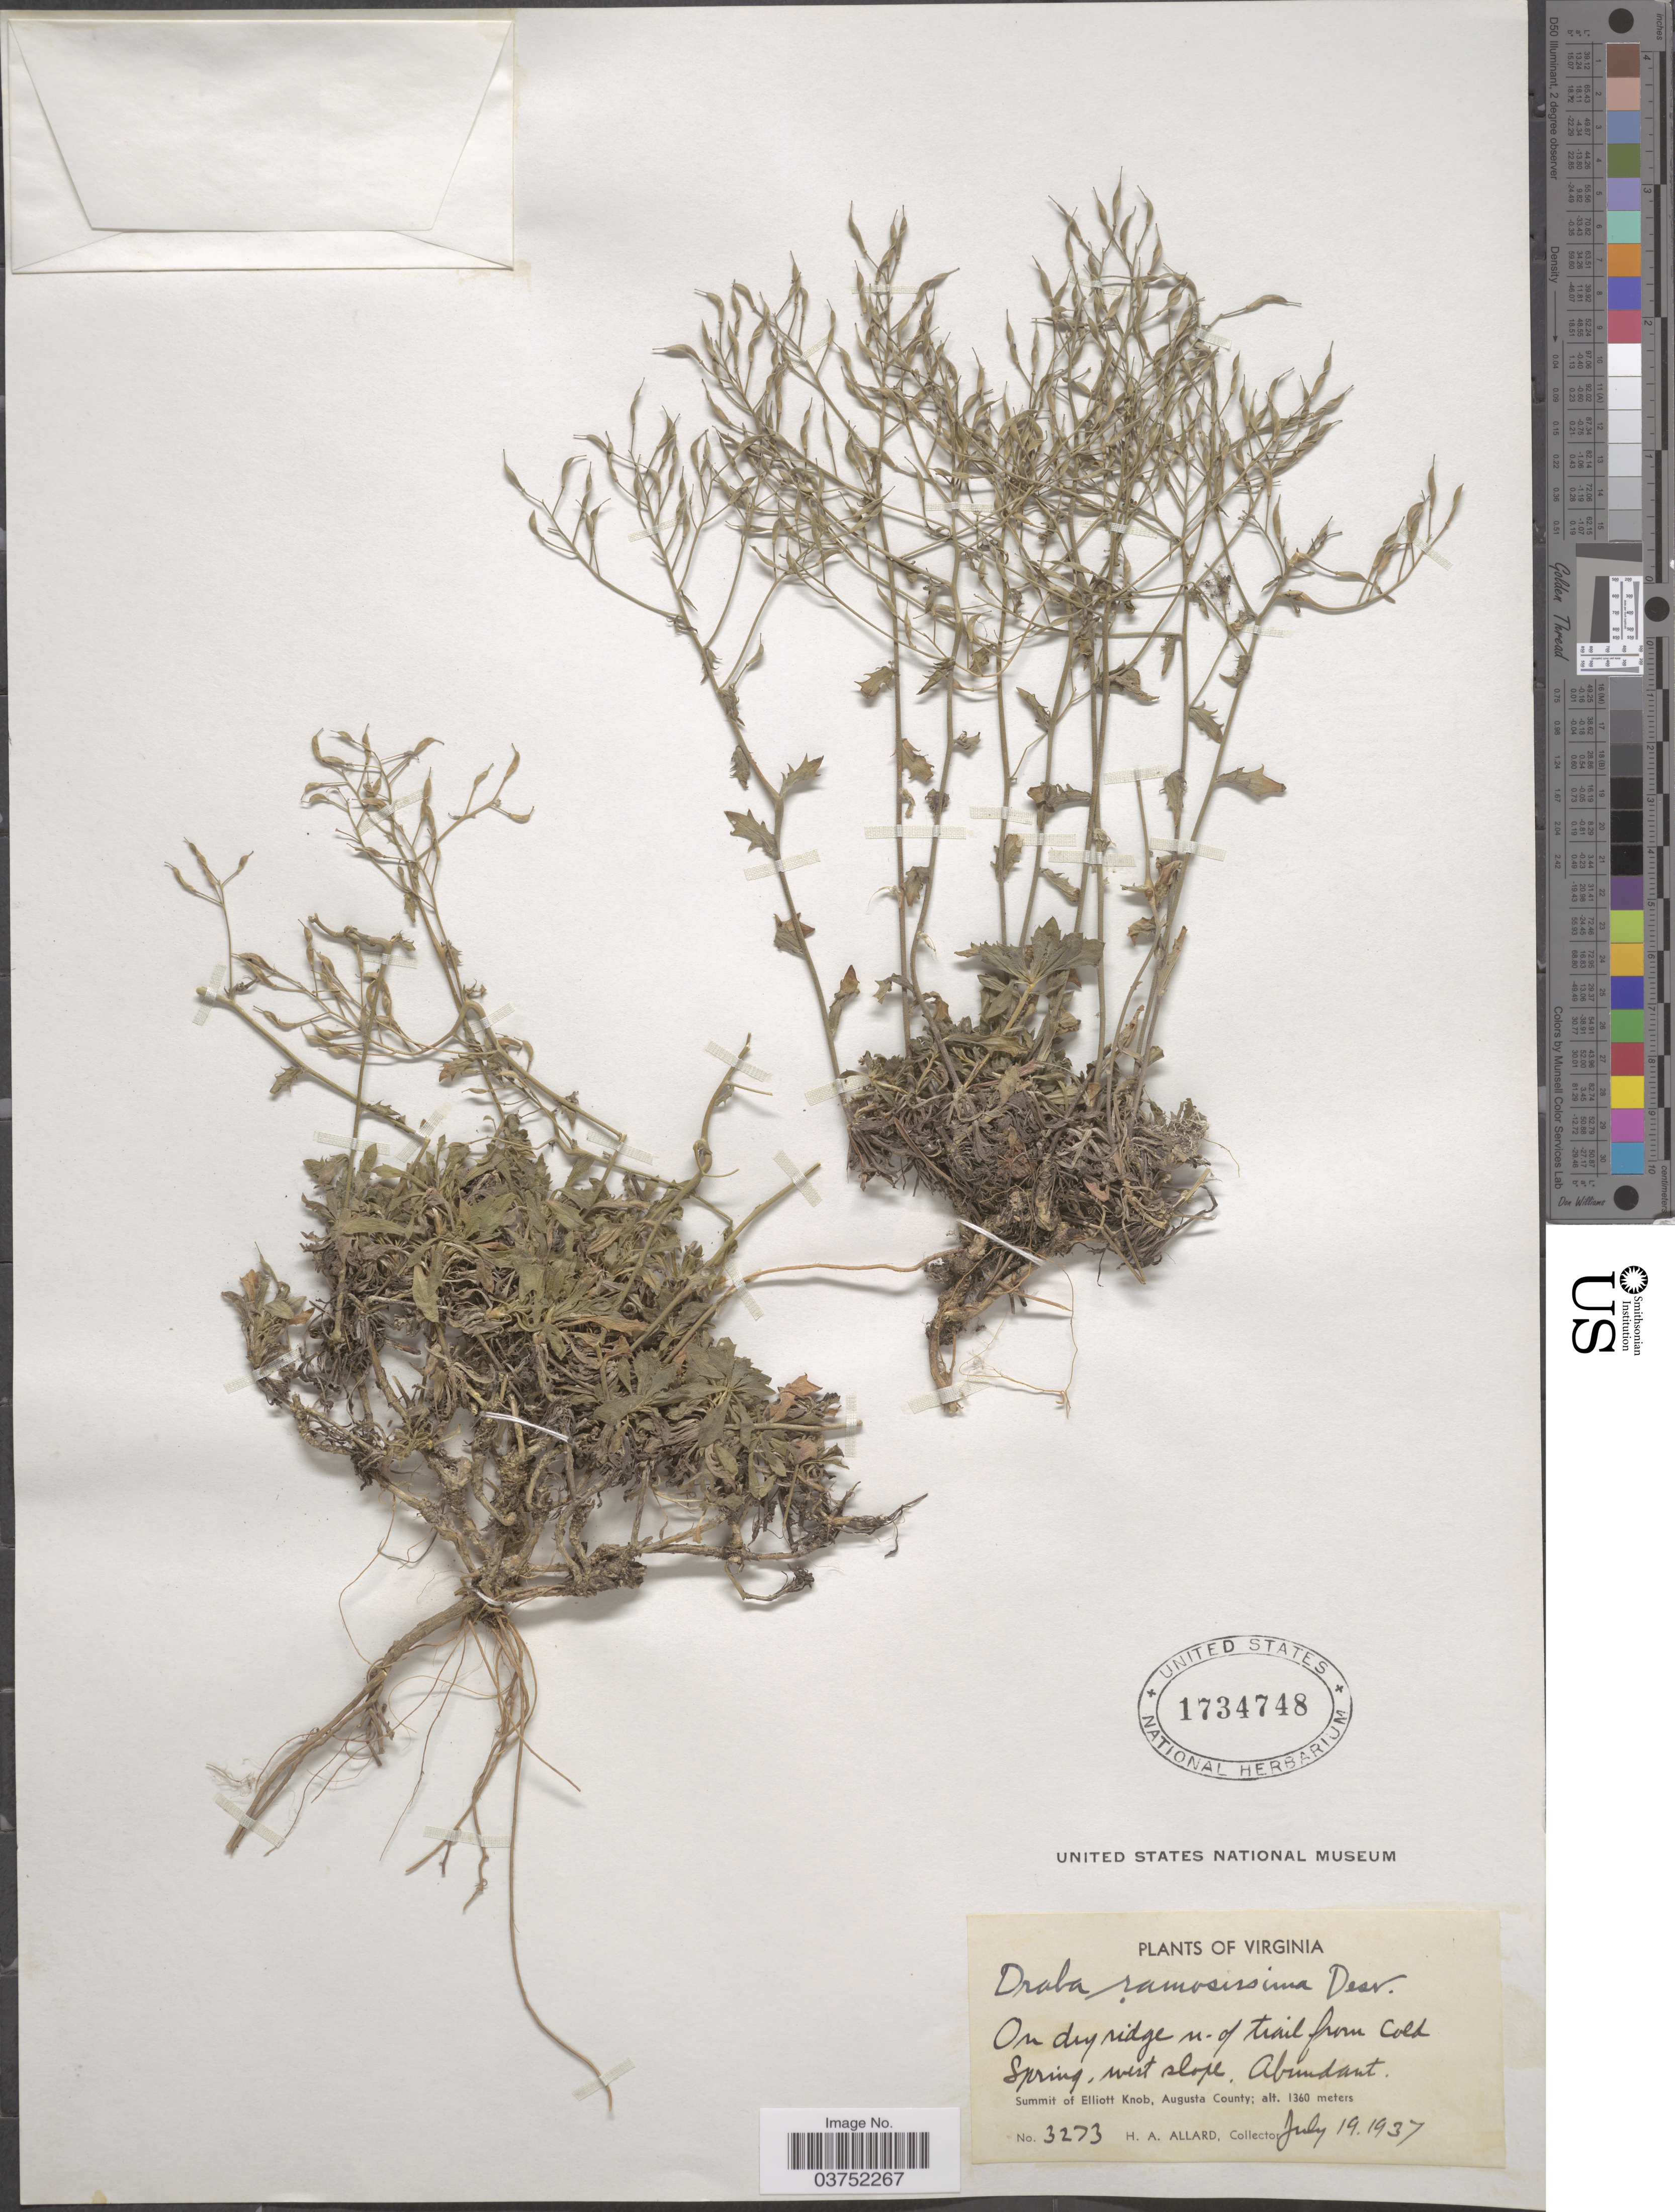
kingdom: Plantae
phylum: Tracheophyta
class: Magnoliopsida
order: Brassicales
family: Brassicaceae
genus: Draba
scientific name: Draba ramosissima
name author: Desv.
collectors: H. A. Allard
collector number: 3273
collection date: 1937-07-19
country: United States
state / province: Virginia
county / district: Augusta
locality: On dry ridge N-of trail from Cold Spring, west slope. Summit of Elliot Knob, Augusta County.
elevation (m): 1360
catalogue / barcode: US 1734748